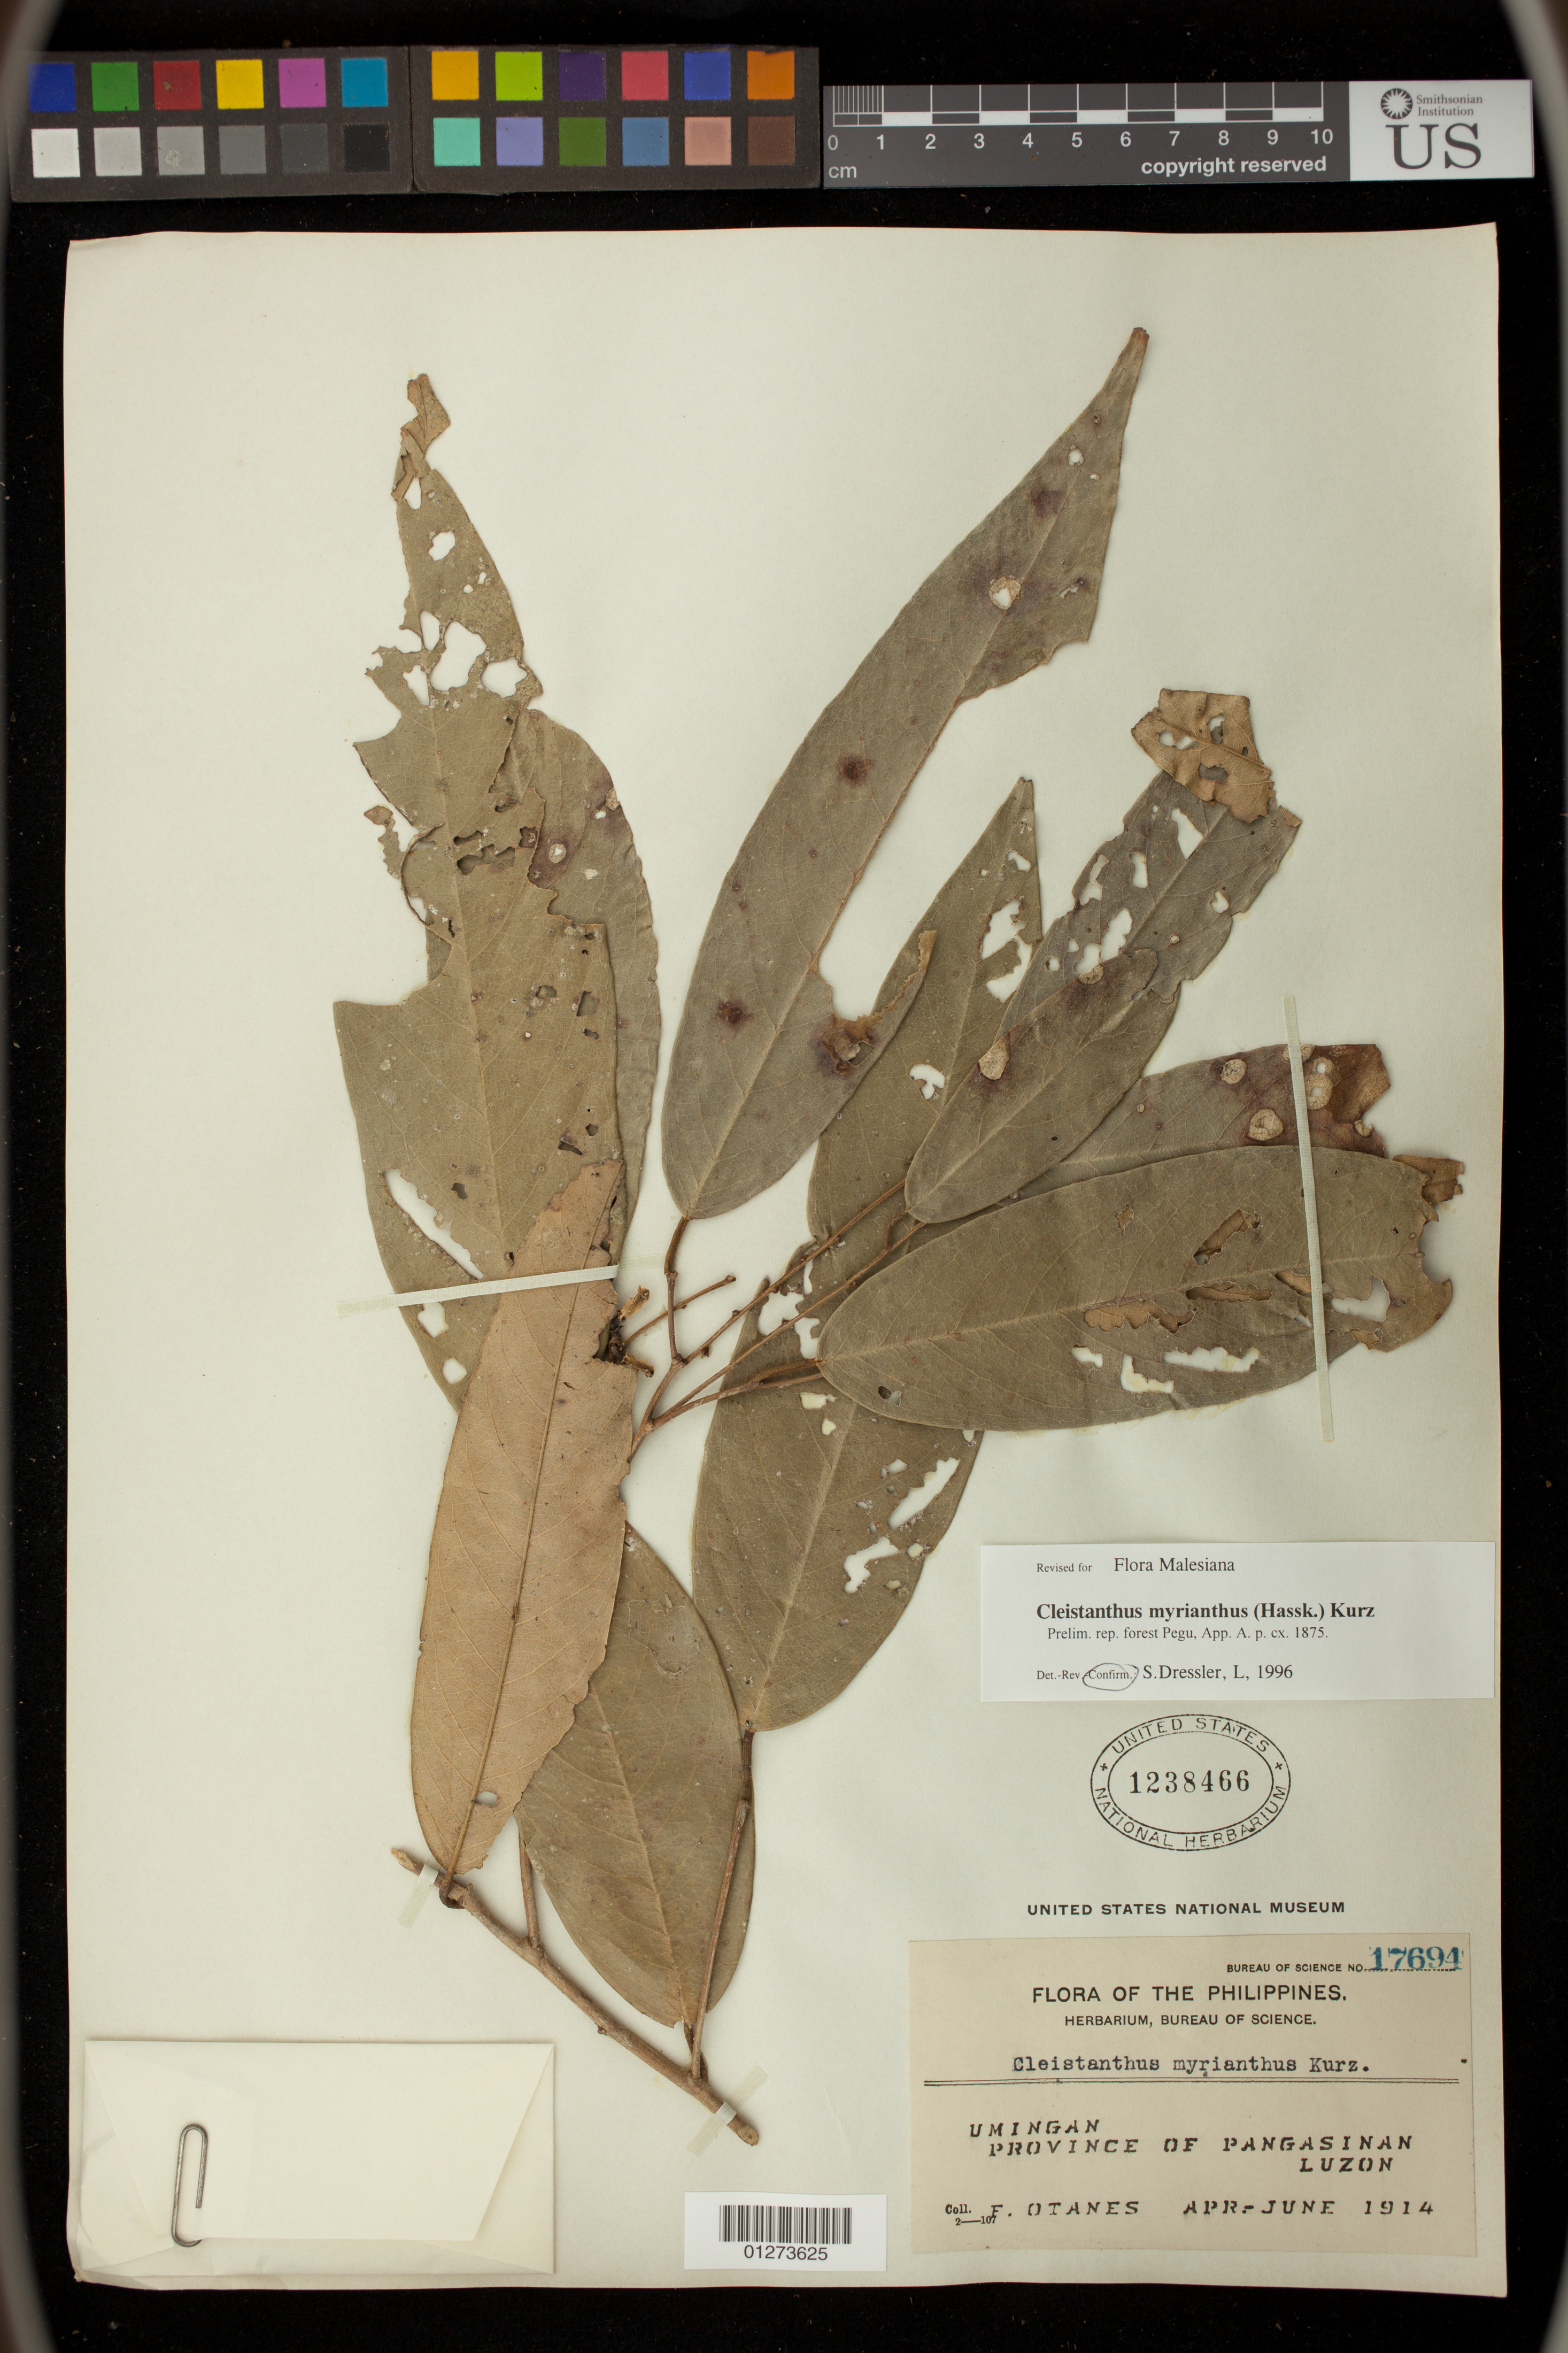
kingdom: Plantae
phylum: Tracheophyta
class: Magnoliopsida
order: Malpighiales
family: Phyllanthaceae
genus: Cleistanthus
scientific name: Cleistanthus myrianthus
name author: (Hassk.) Kurz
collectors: F. Otanes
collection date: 1914-04/1914-06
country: Philippines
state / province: Ilocos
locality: Umingan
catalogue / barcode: US 1238466